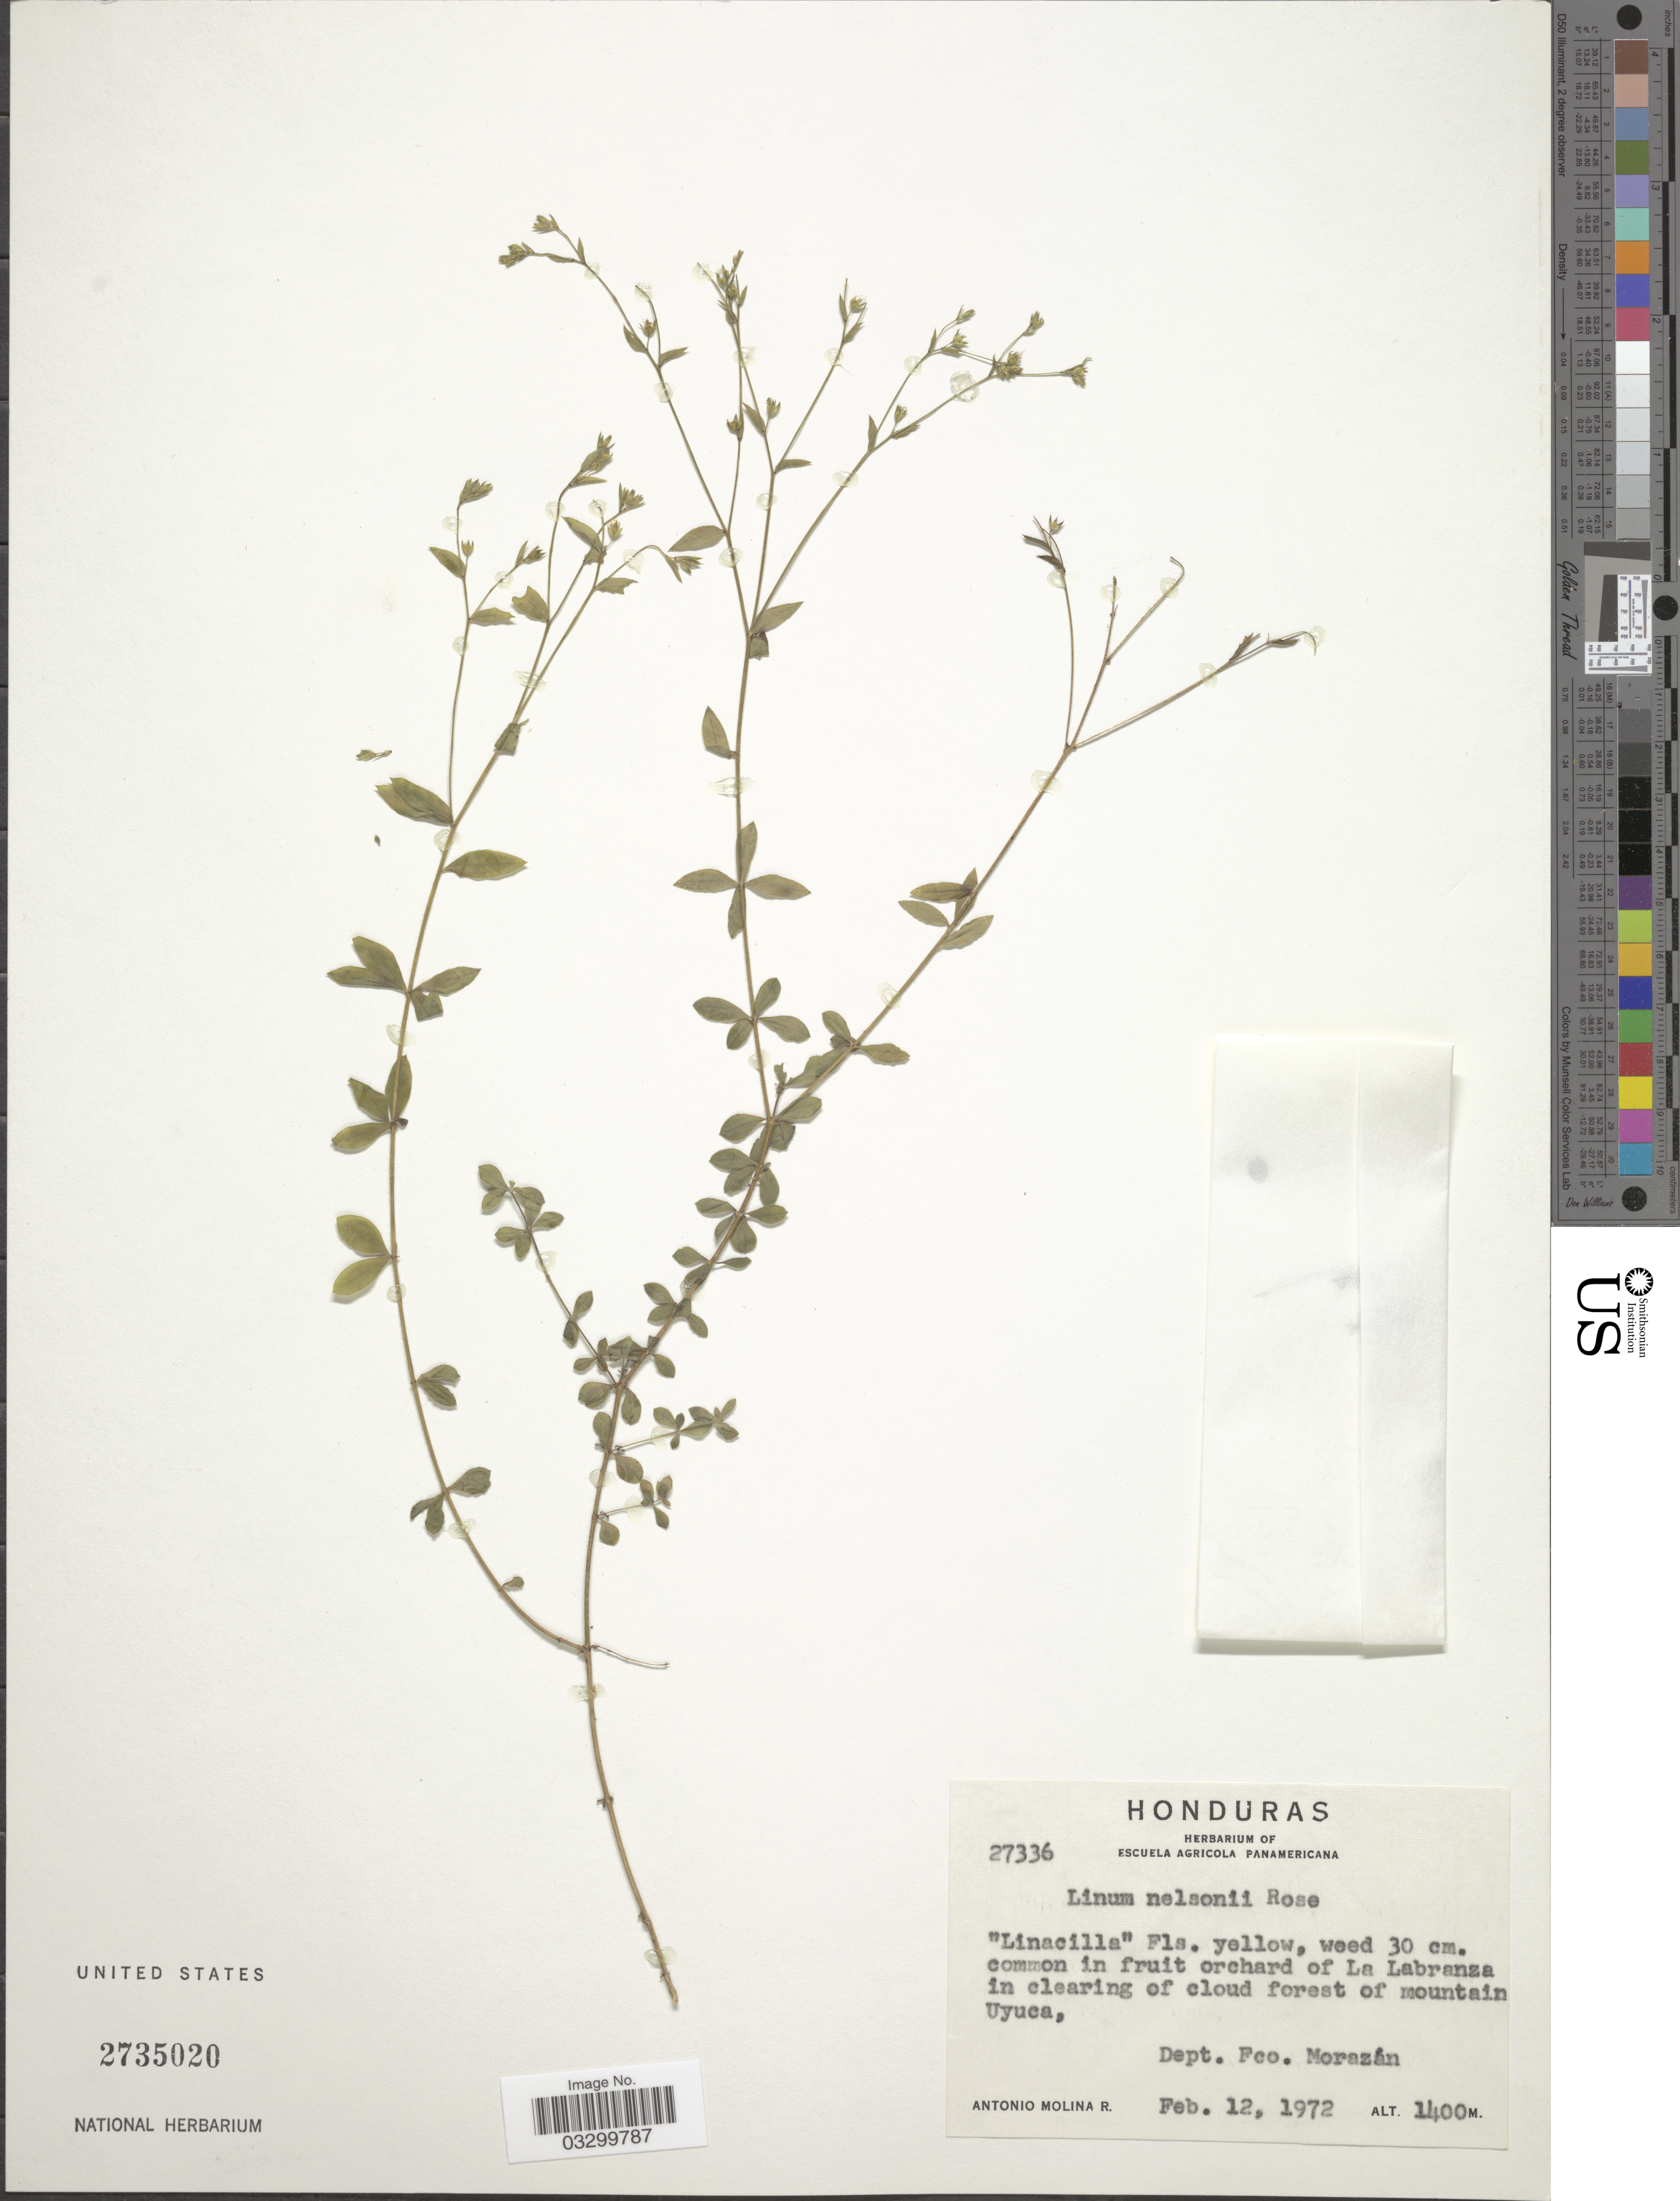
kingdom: Plantae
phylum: Tracheophyta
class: Magnoliopsida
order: Malpighiales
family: Linaceae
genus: Linum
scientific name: Linum nelsonii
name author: Rose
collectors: A. Molina R.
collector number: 27336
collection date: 1972-02-12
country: Honduras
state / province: Fco. Morazán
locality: La Labranza in clearing of cloud forest of mountain Uyuca, Dept. Fco. Morazán.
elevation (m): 1400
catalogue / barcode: US 2735020